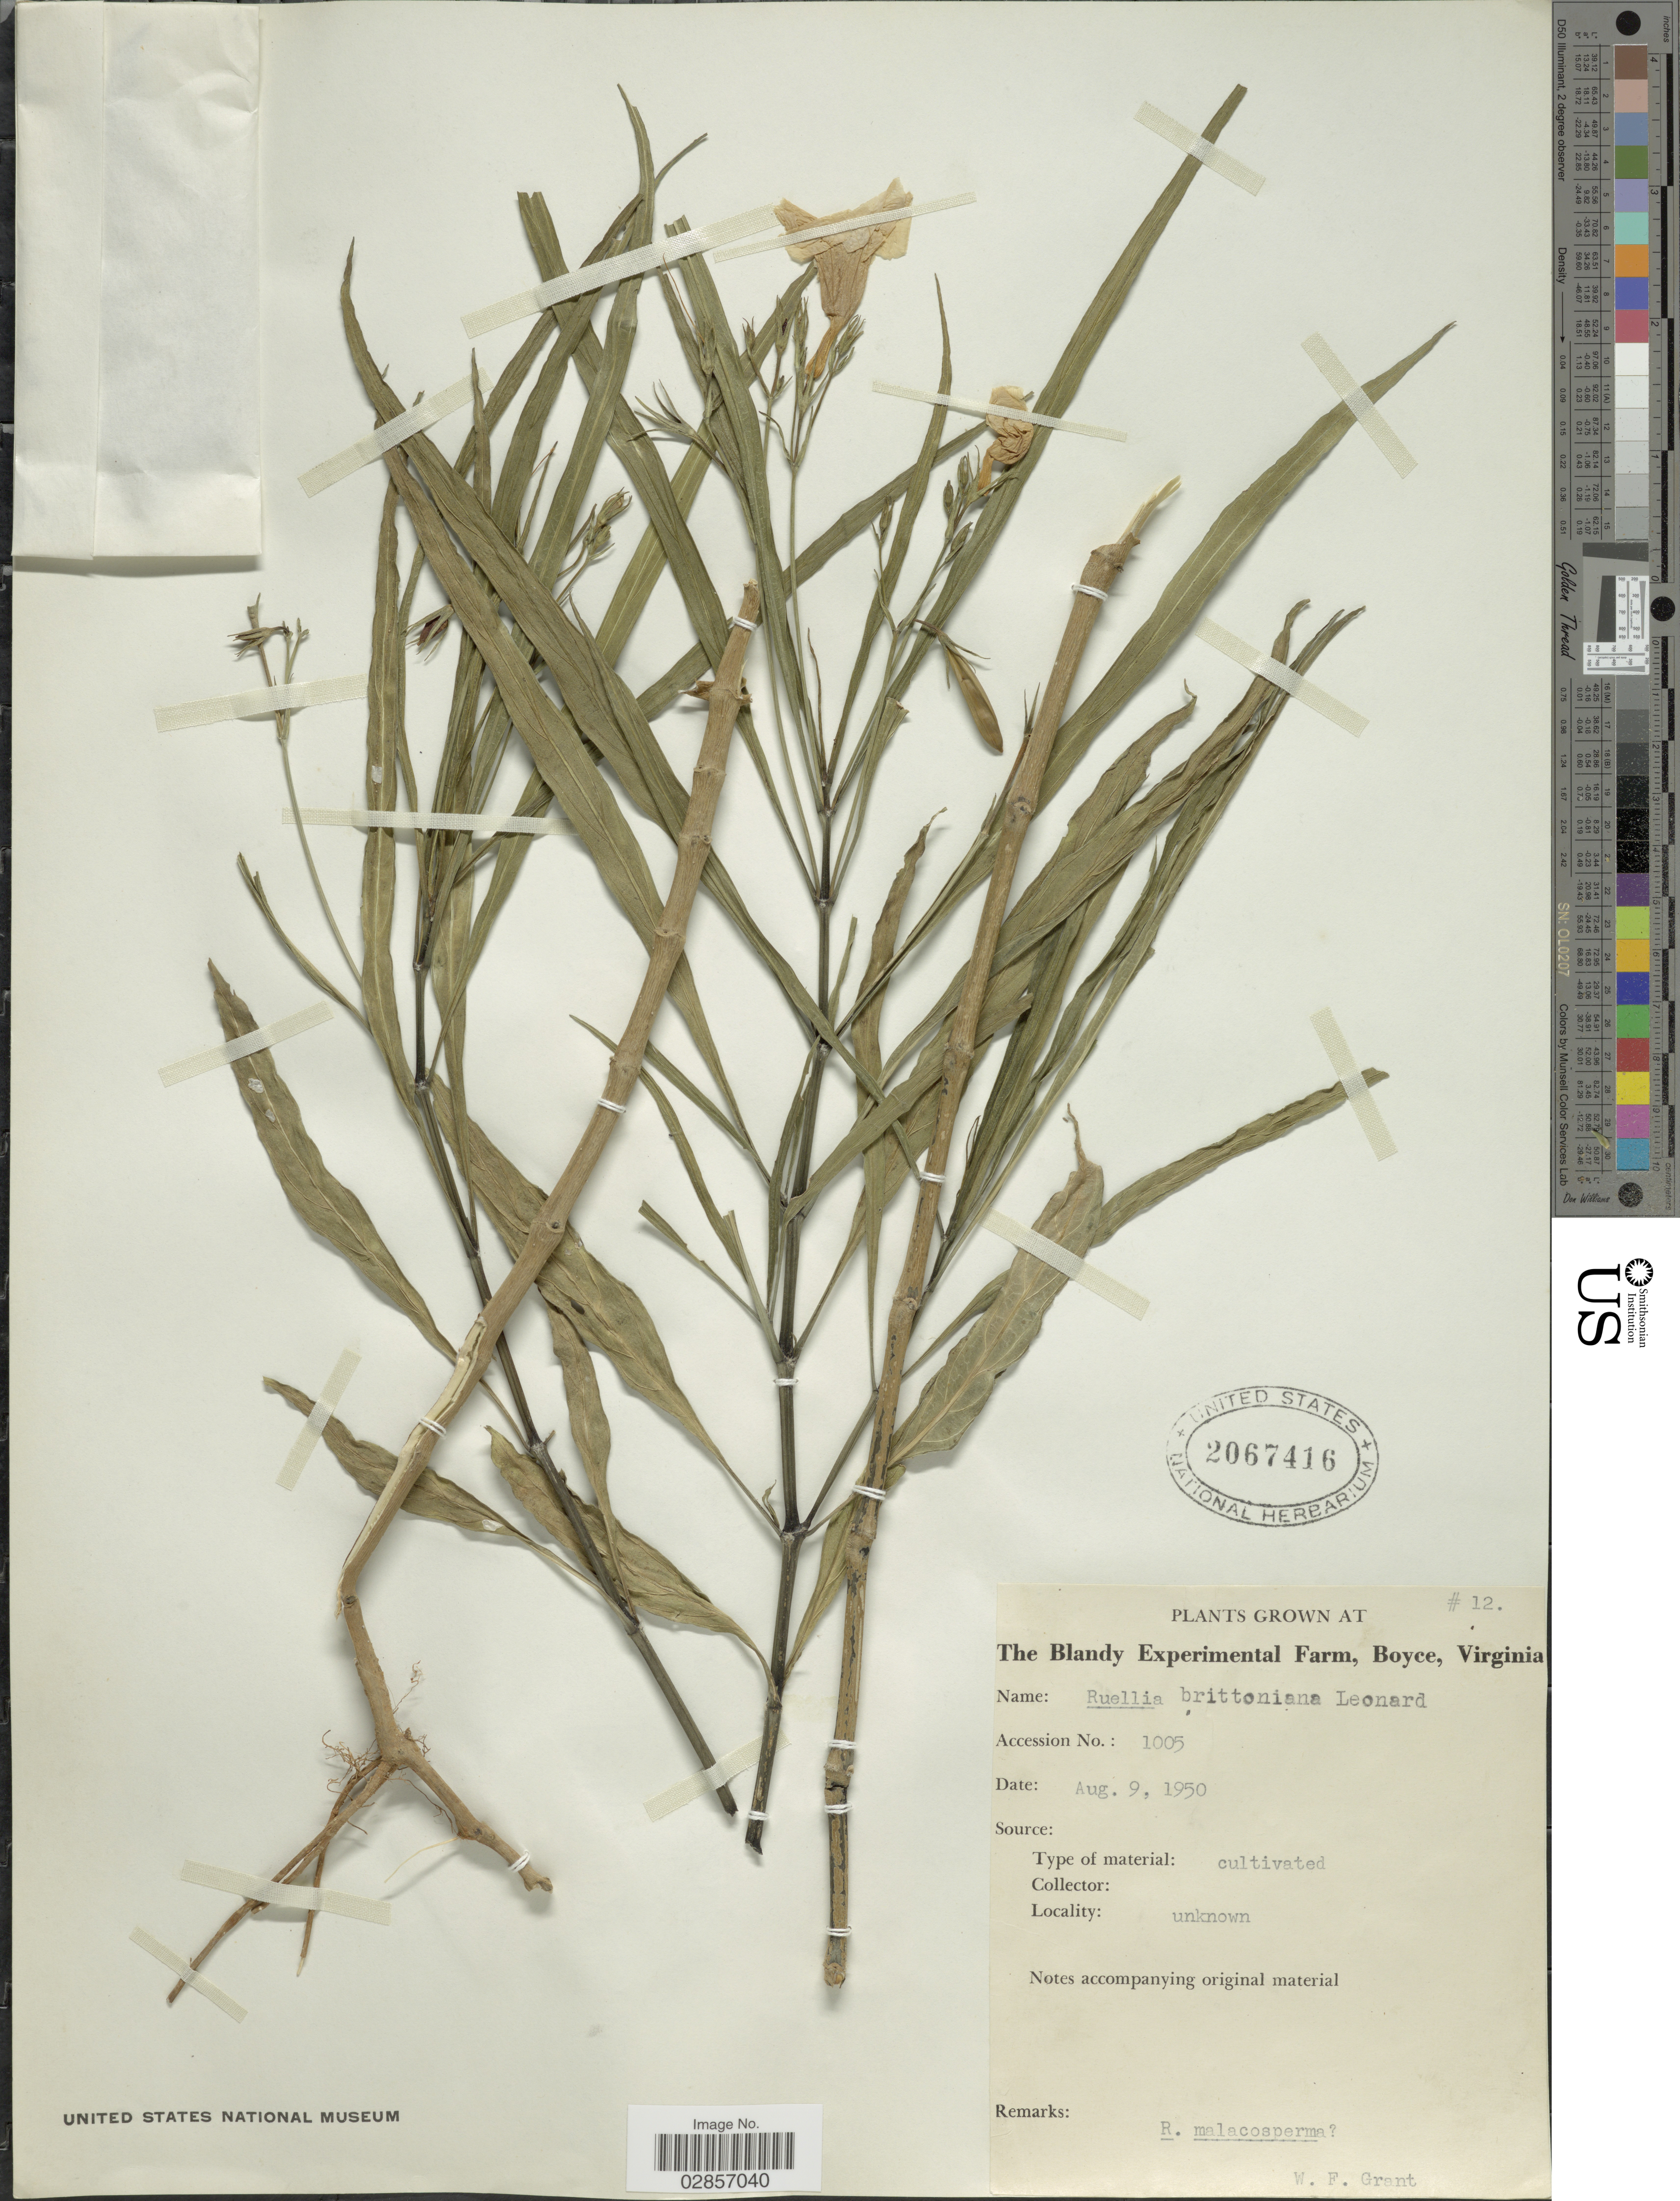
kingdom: Plantae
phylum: Tracheophyta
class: Magnoliopsida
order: Lamiales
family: Acanthaceae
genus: Ruellia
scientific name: Ruellia coerulea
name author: Morong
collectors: W. Grant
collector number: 12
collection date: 1950-08-09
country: United States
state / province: Virginia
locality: The Blandy Experimental Farm, Boyce, Virginia.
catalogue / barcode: US 2067416